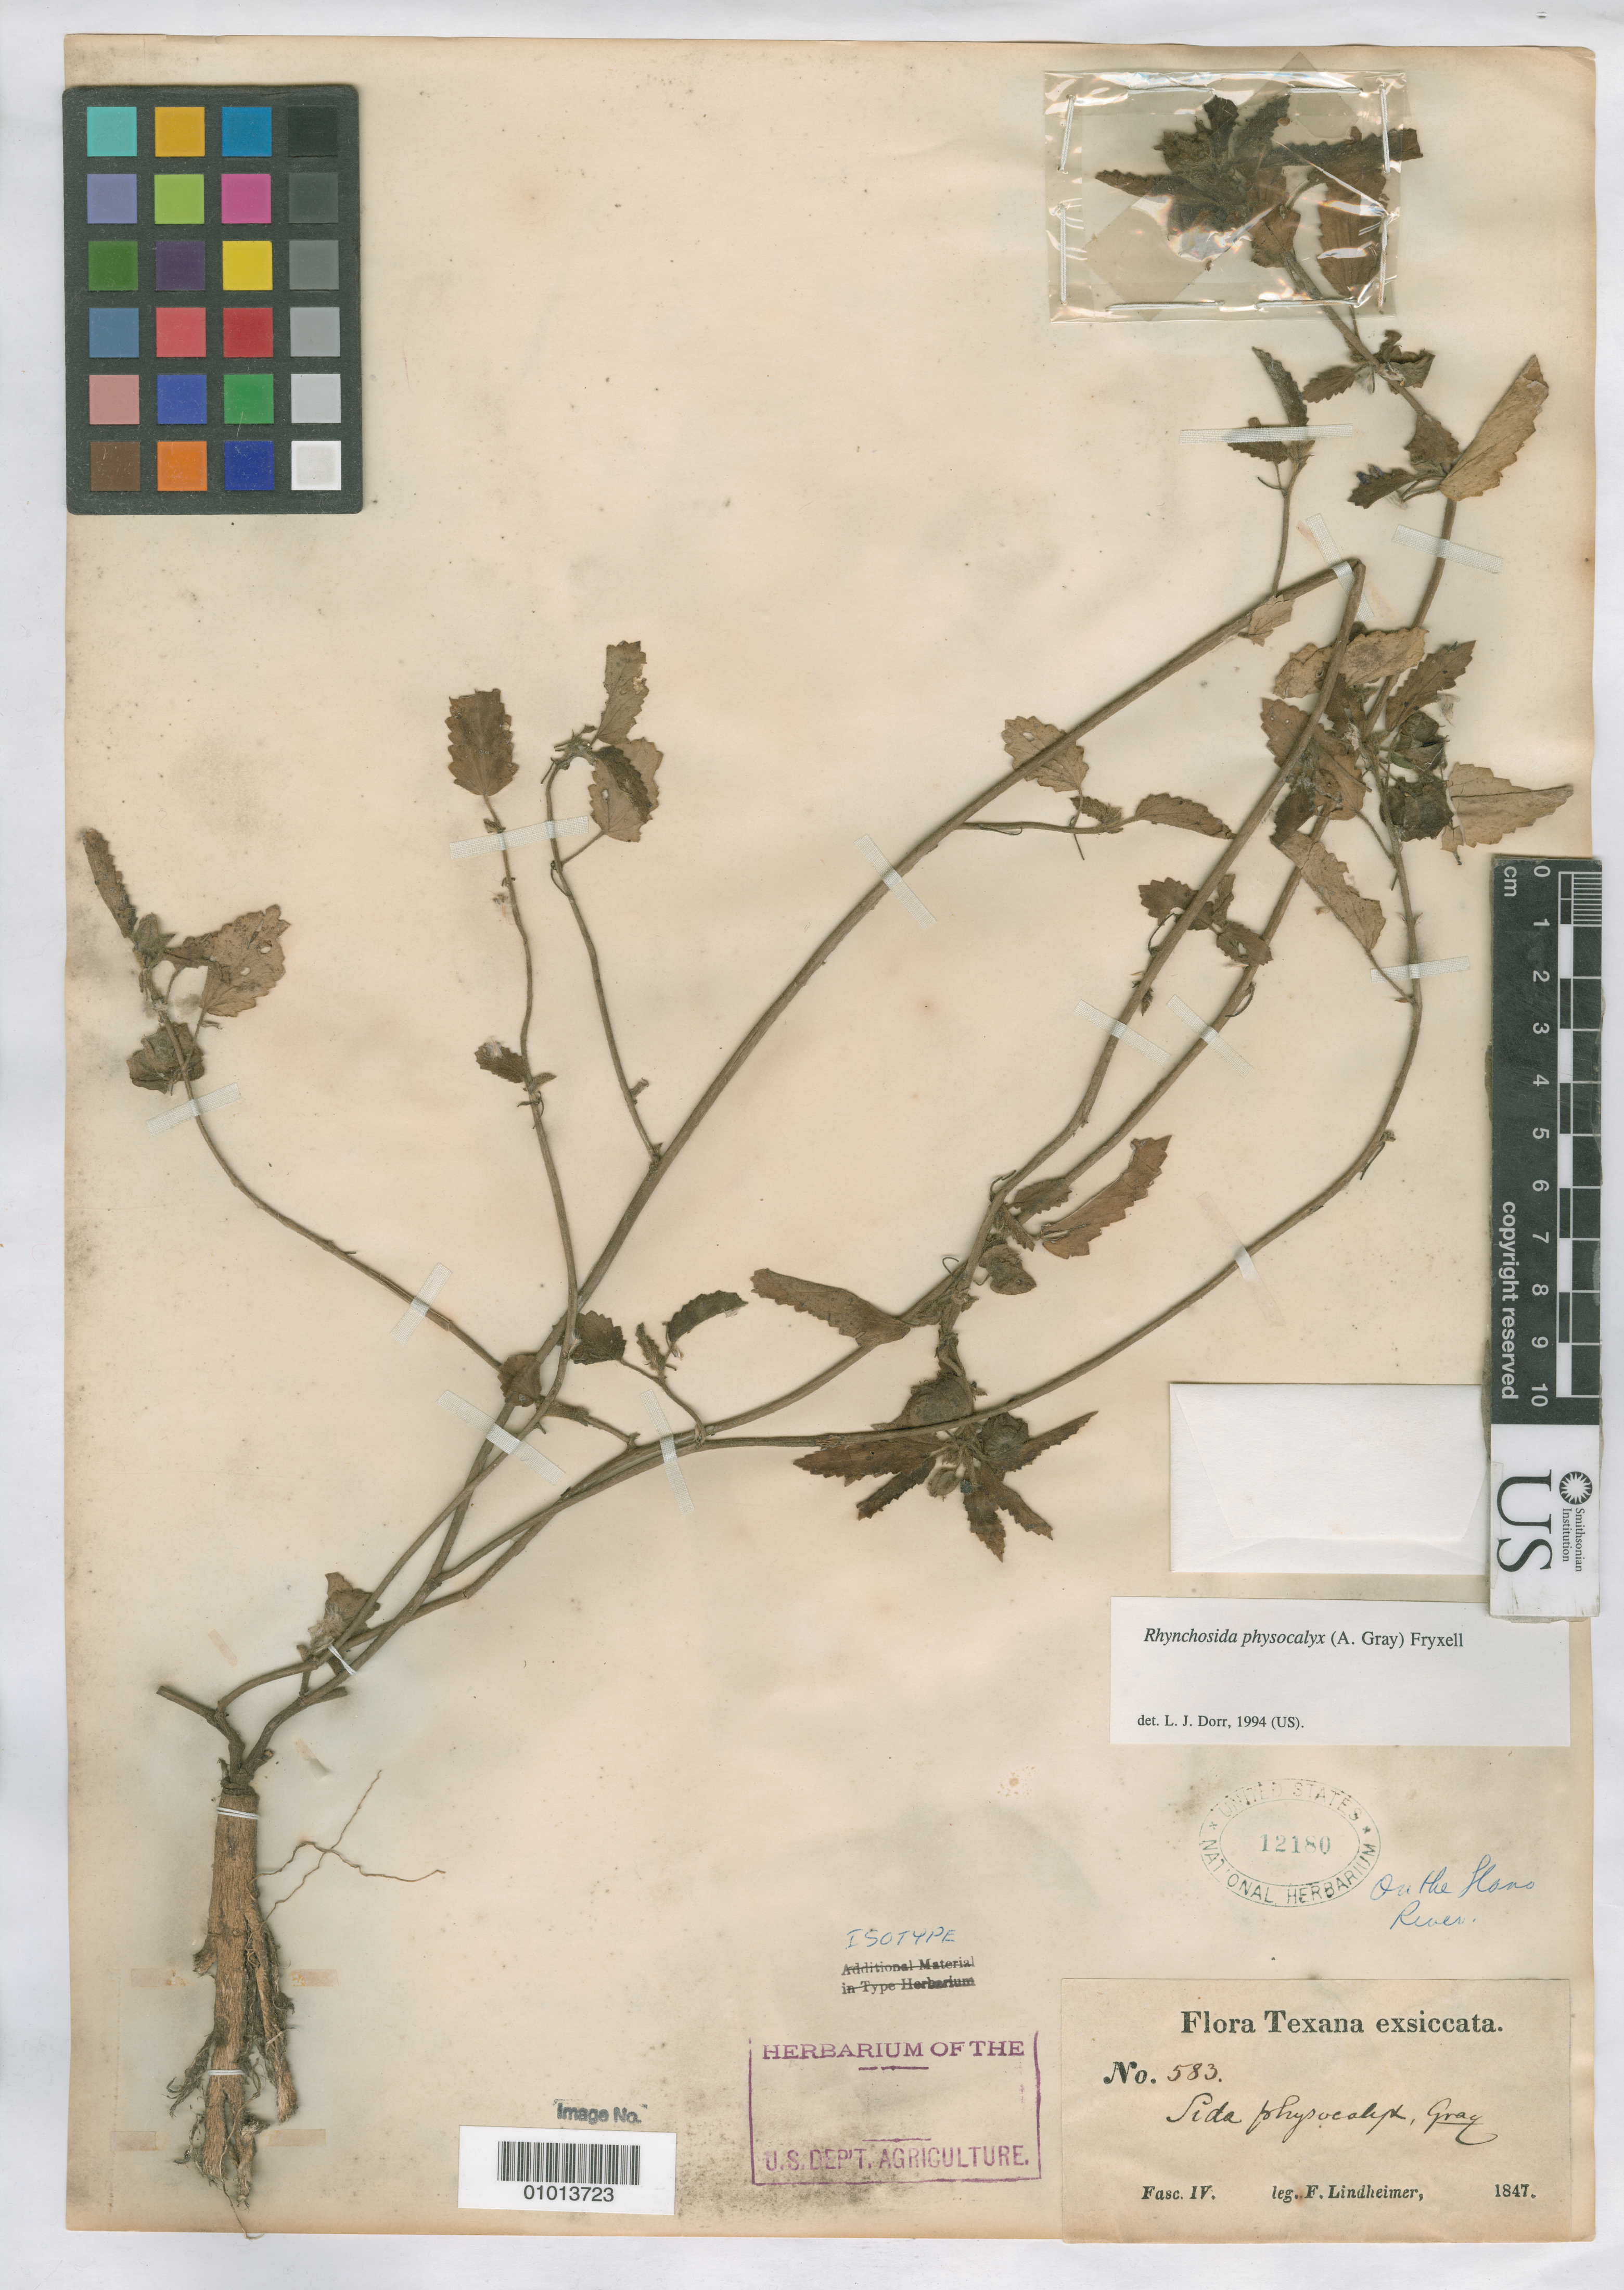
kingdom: Plantae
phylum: Tracheophyta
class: Magnoliopsida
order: Malvales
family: Malvaceae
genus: Sida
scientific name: Sida physocalyx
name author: A. Gray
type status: Isotype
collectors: F. J. Lindheimer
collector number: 583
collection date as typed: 1847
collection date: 1847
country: United States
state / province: Texas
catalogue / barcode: US 12180